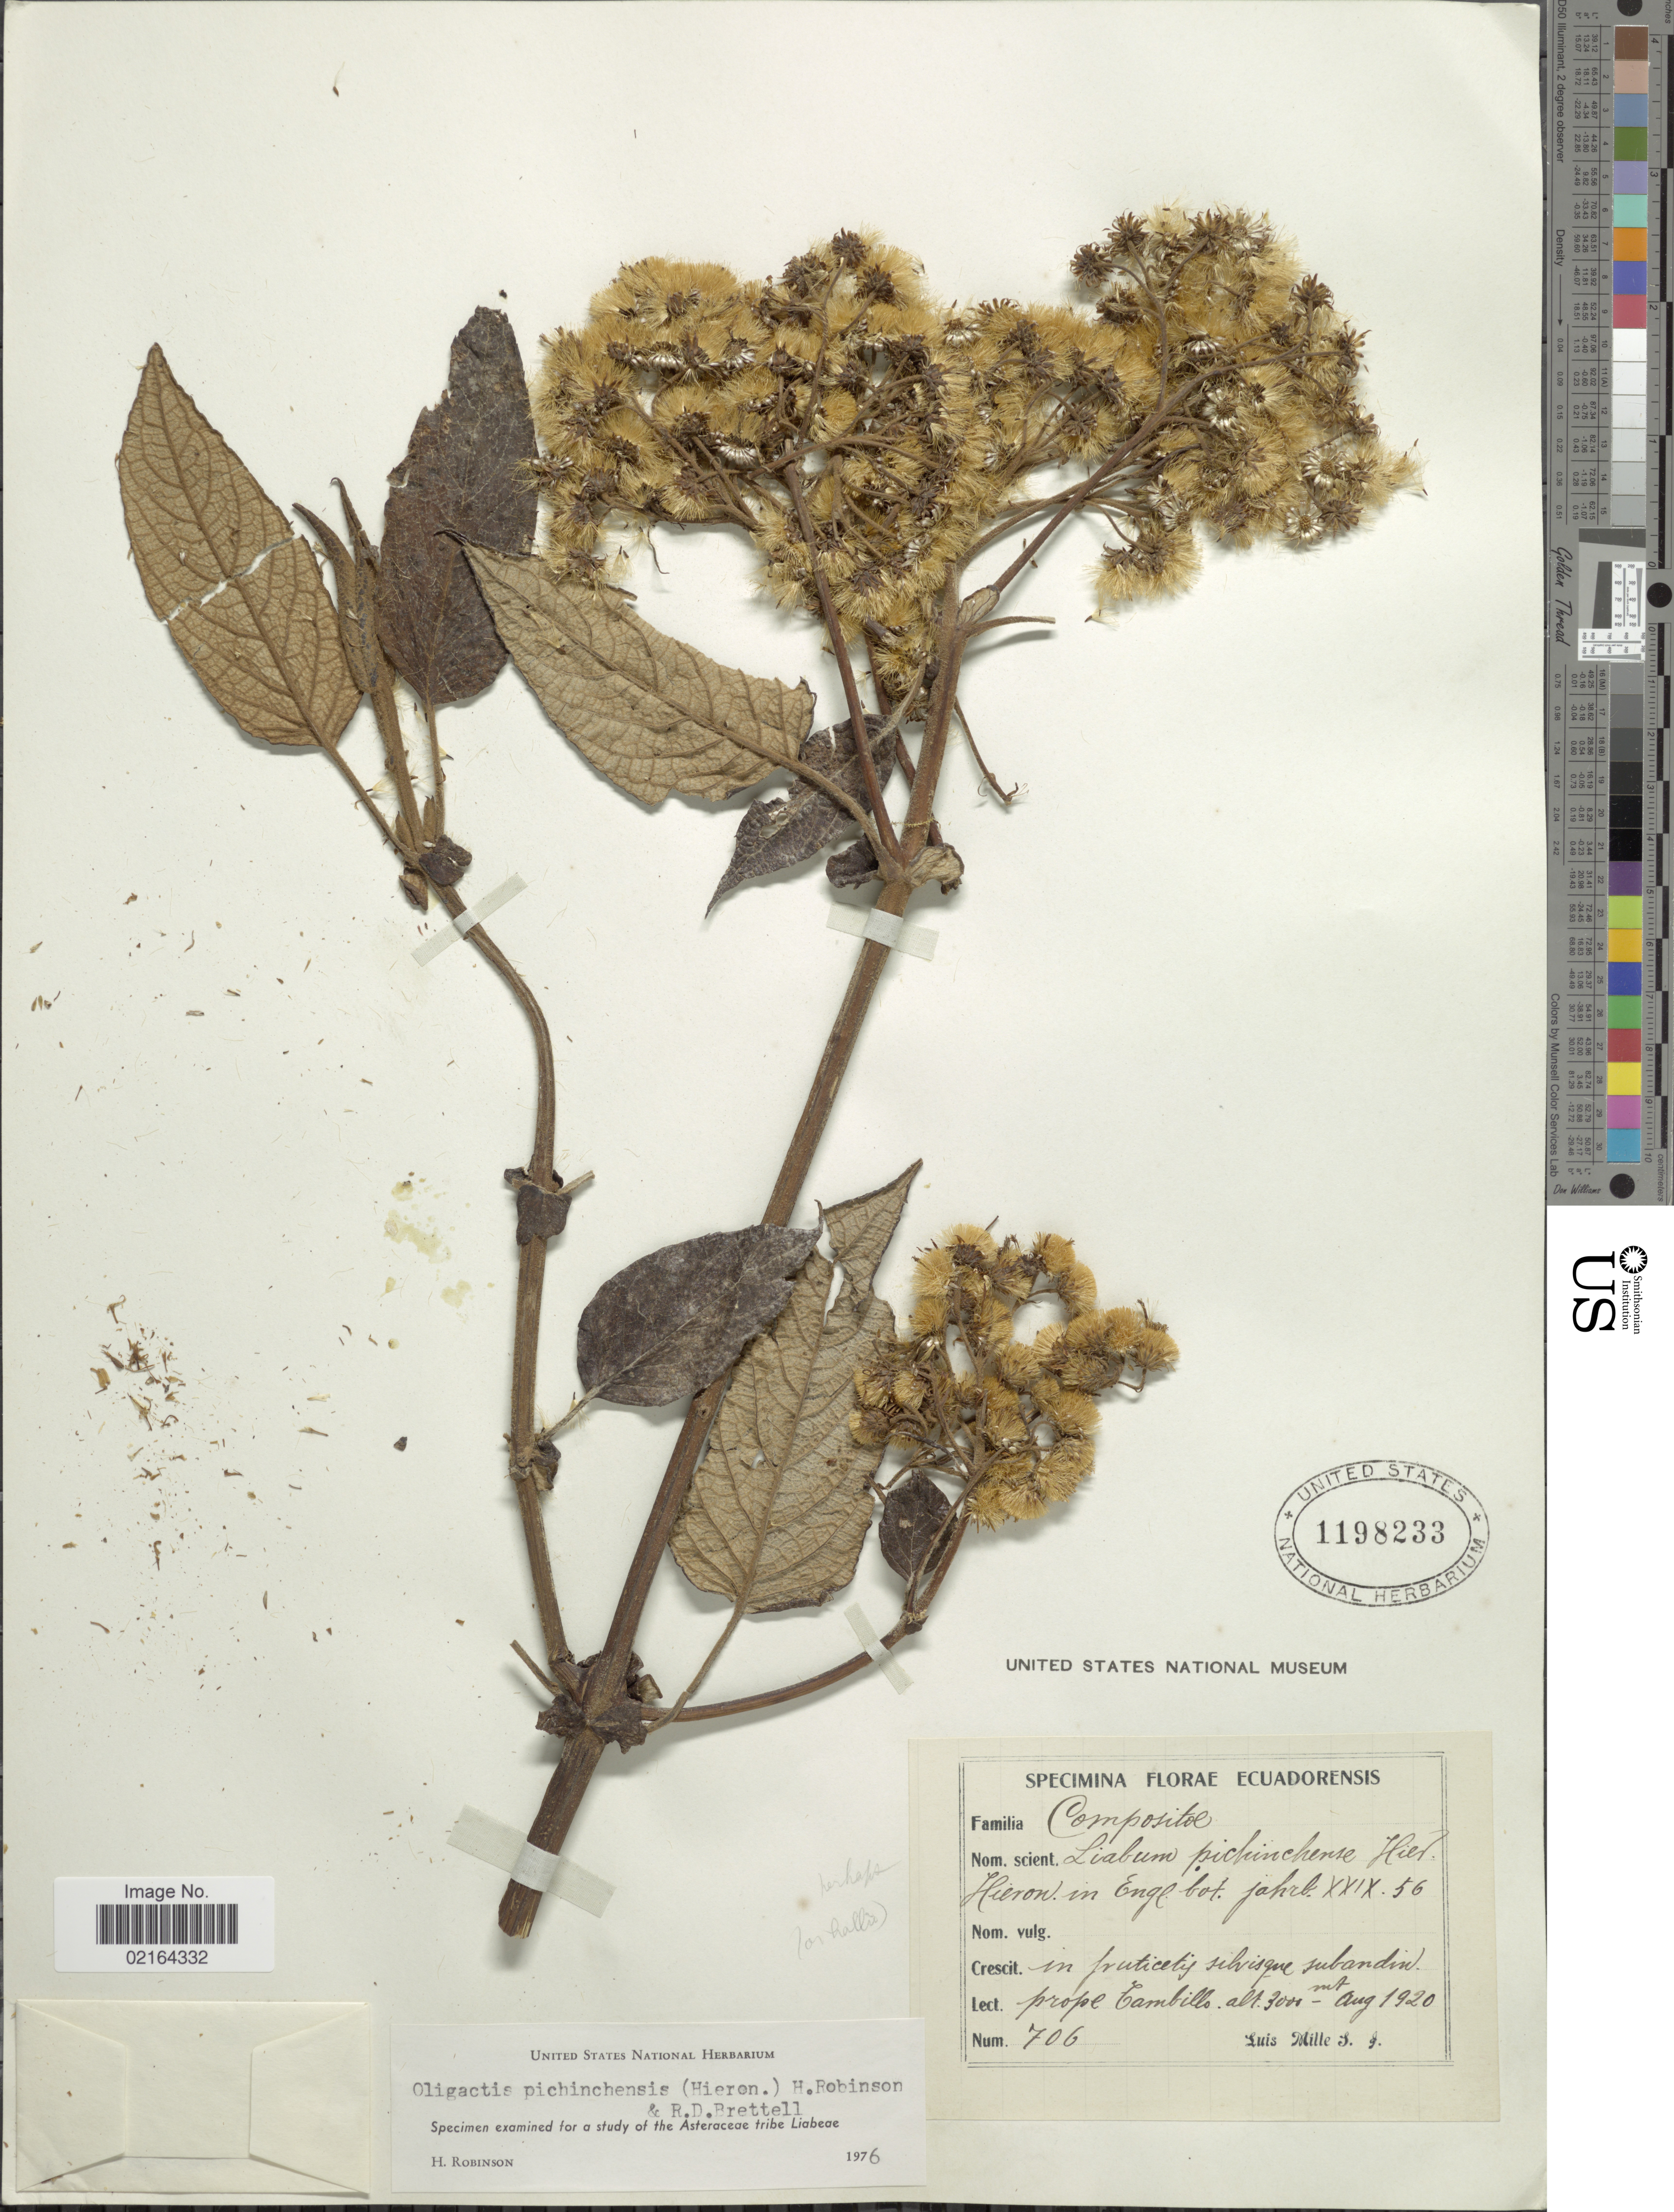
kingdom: Plantae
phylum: Tracheophyta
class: Magnoliopsida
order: Asterales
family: Asteraceae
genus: Sampera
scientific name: Sampera pichinichensis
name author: (Hieron.) V.A. Funk & H. Rob.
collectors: L. Mille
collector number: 706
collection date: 1920-08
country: Ecuador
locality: Prope Tambillo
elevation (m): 3000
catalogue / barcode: US 1198233